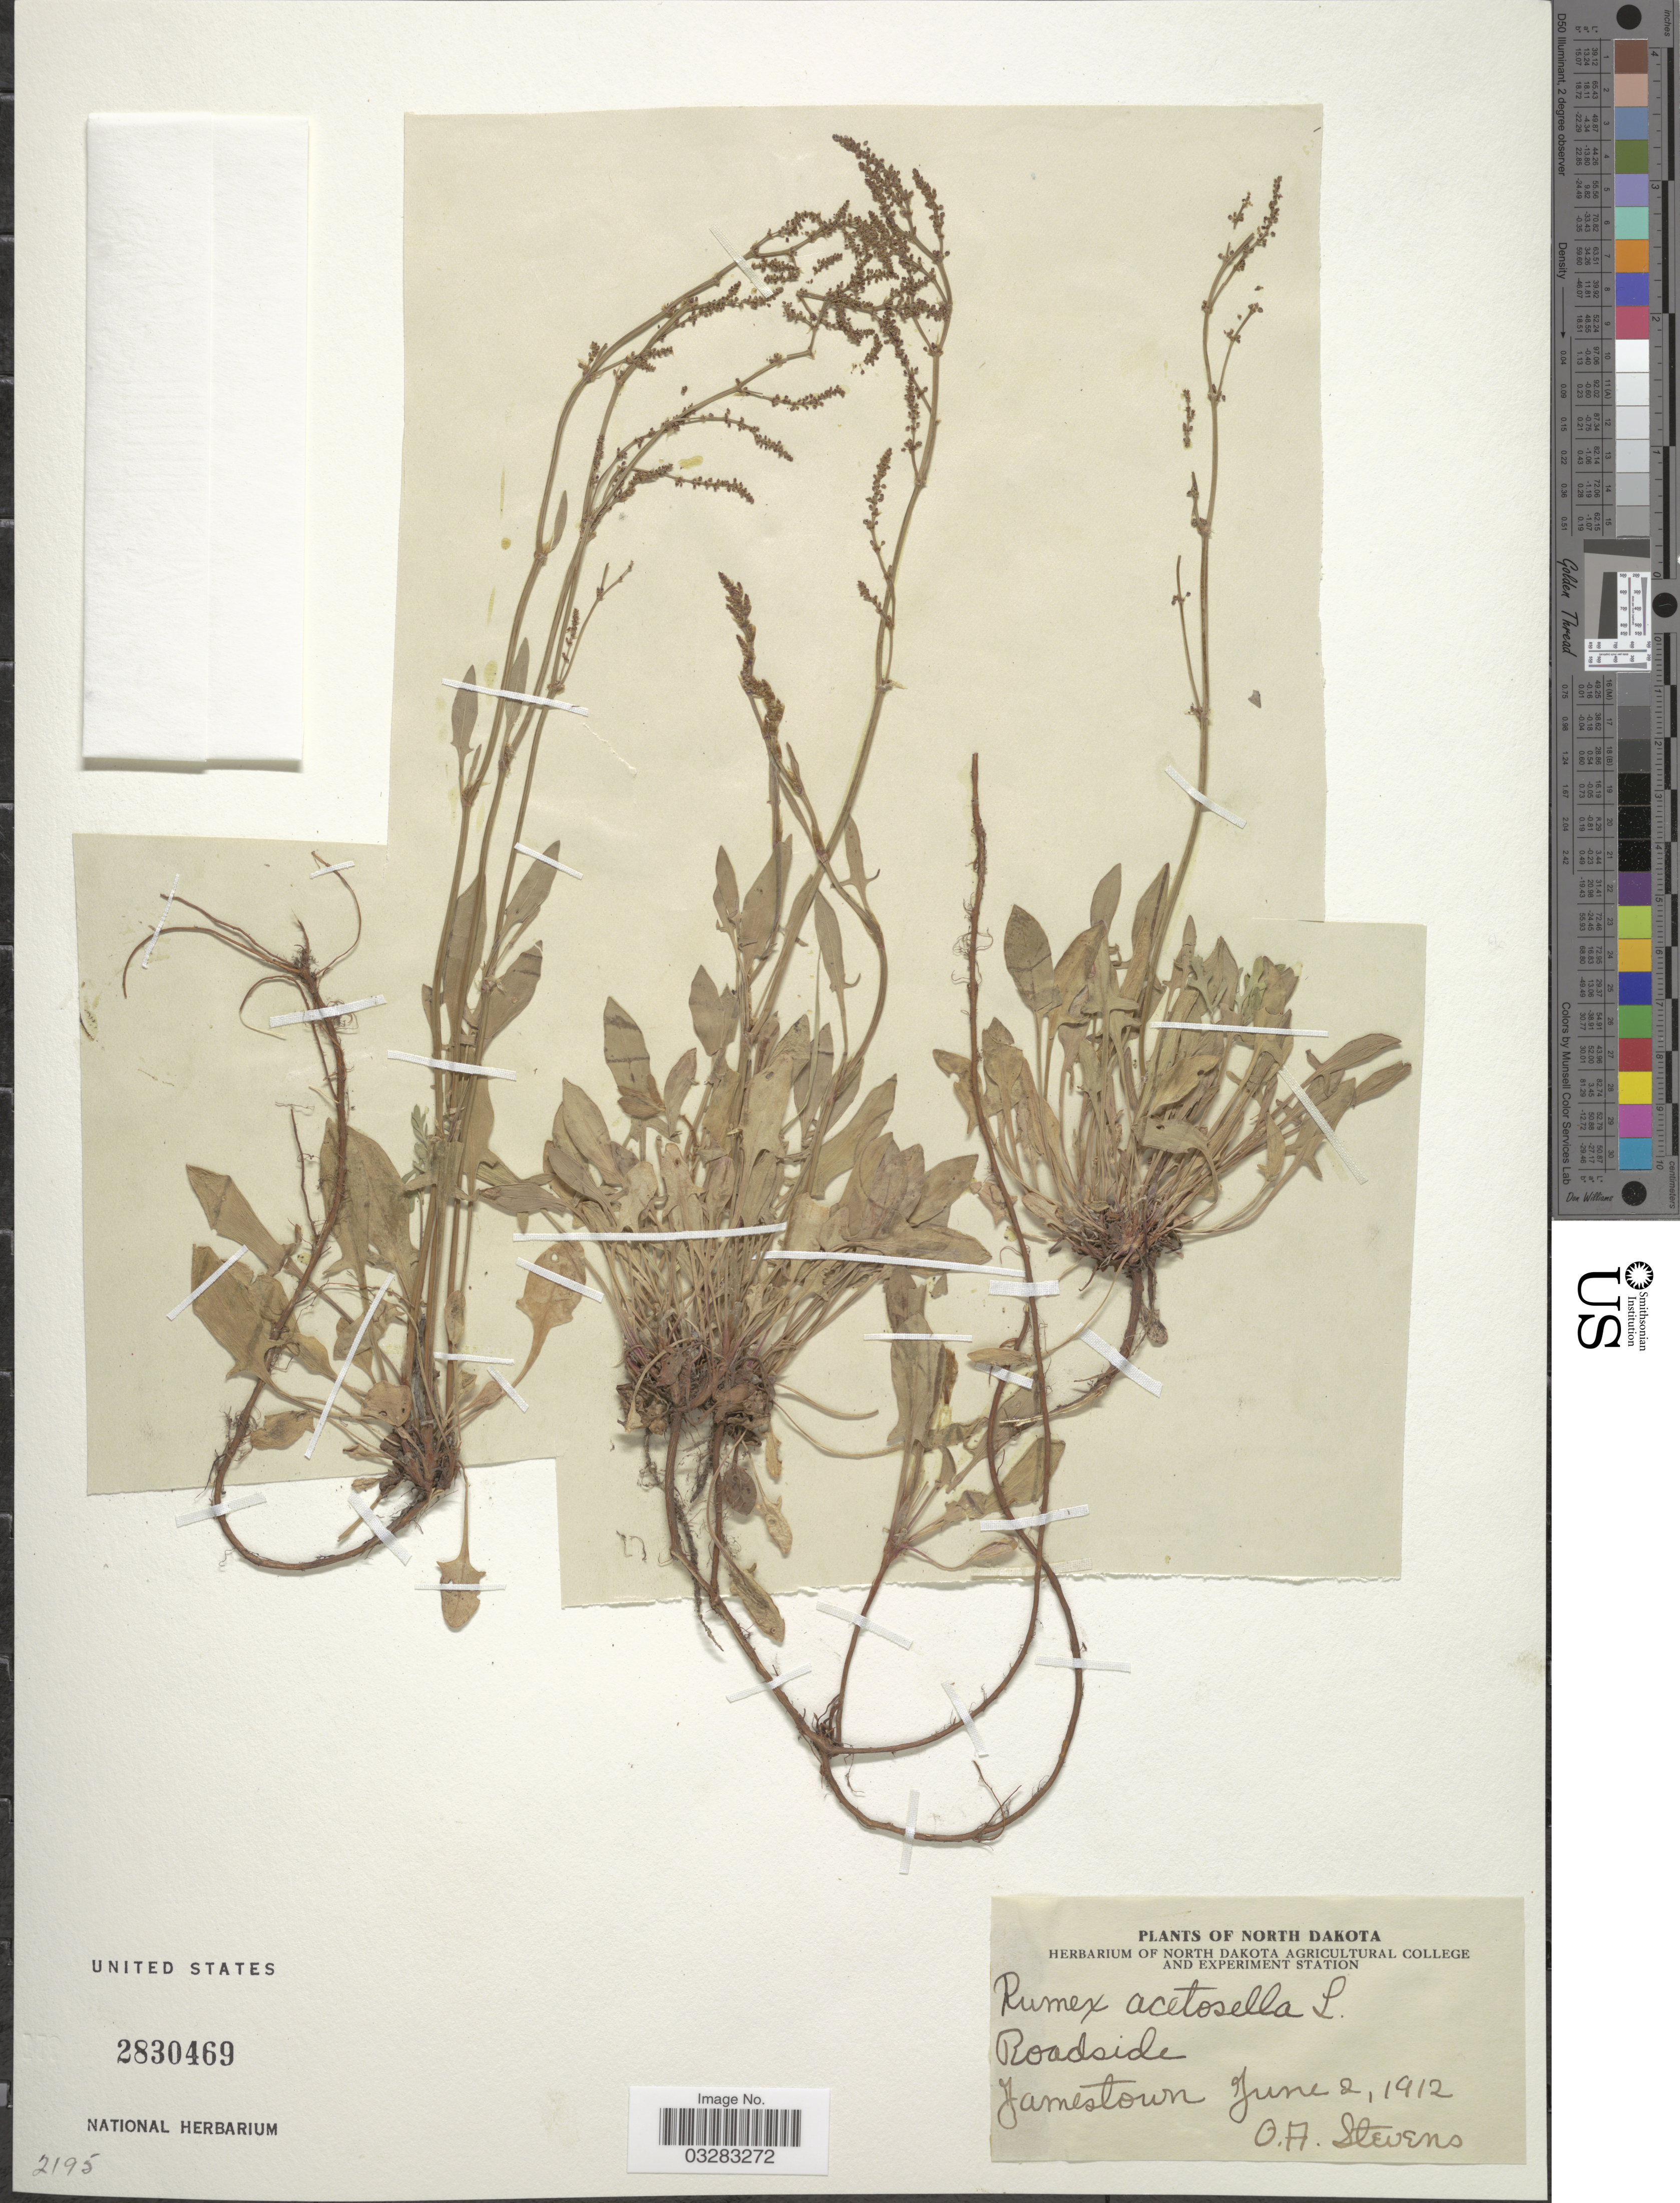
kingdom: Plantae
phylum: Tracheophyta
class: Magnoliopsida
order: Caryophyllales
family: Polygonaceae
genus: Rumex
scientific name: Rumex acetosella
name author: L.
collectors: O. A. Stevens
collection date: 1912-06-02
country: United States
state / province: North Dakota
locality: Jamestown.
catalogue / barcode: US 2830469